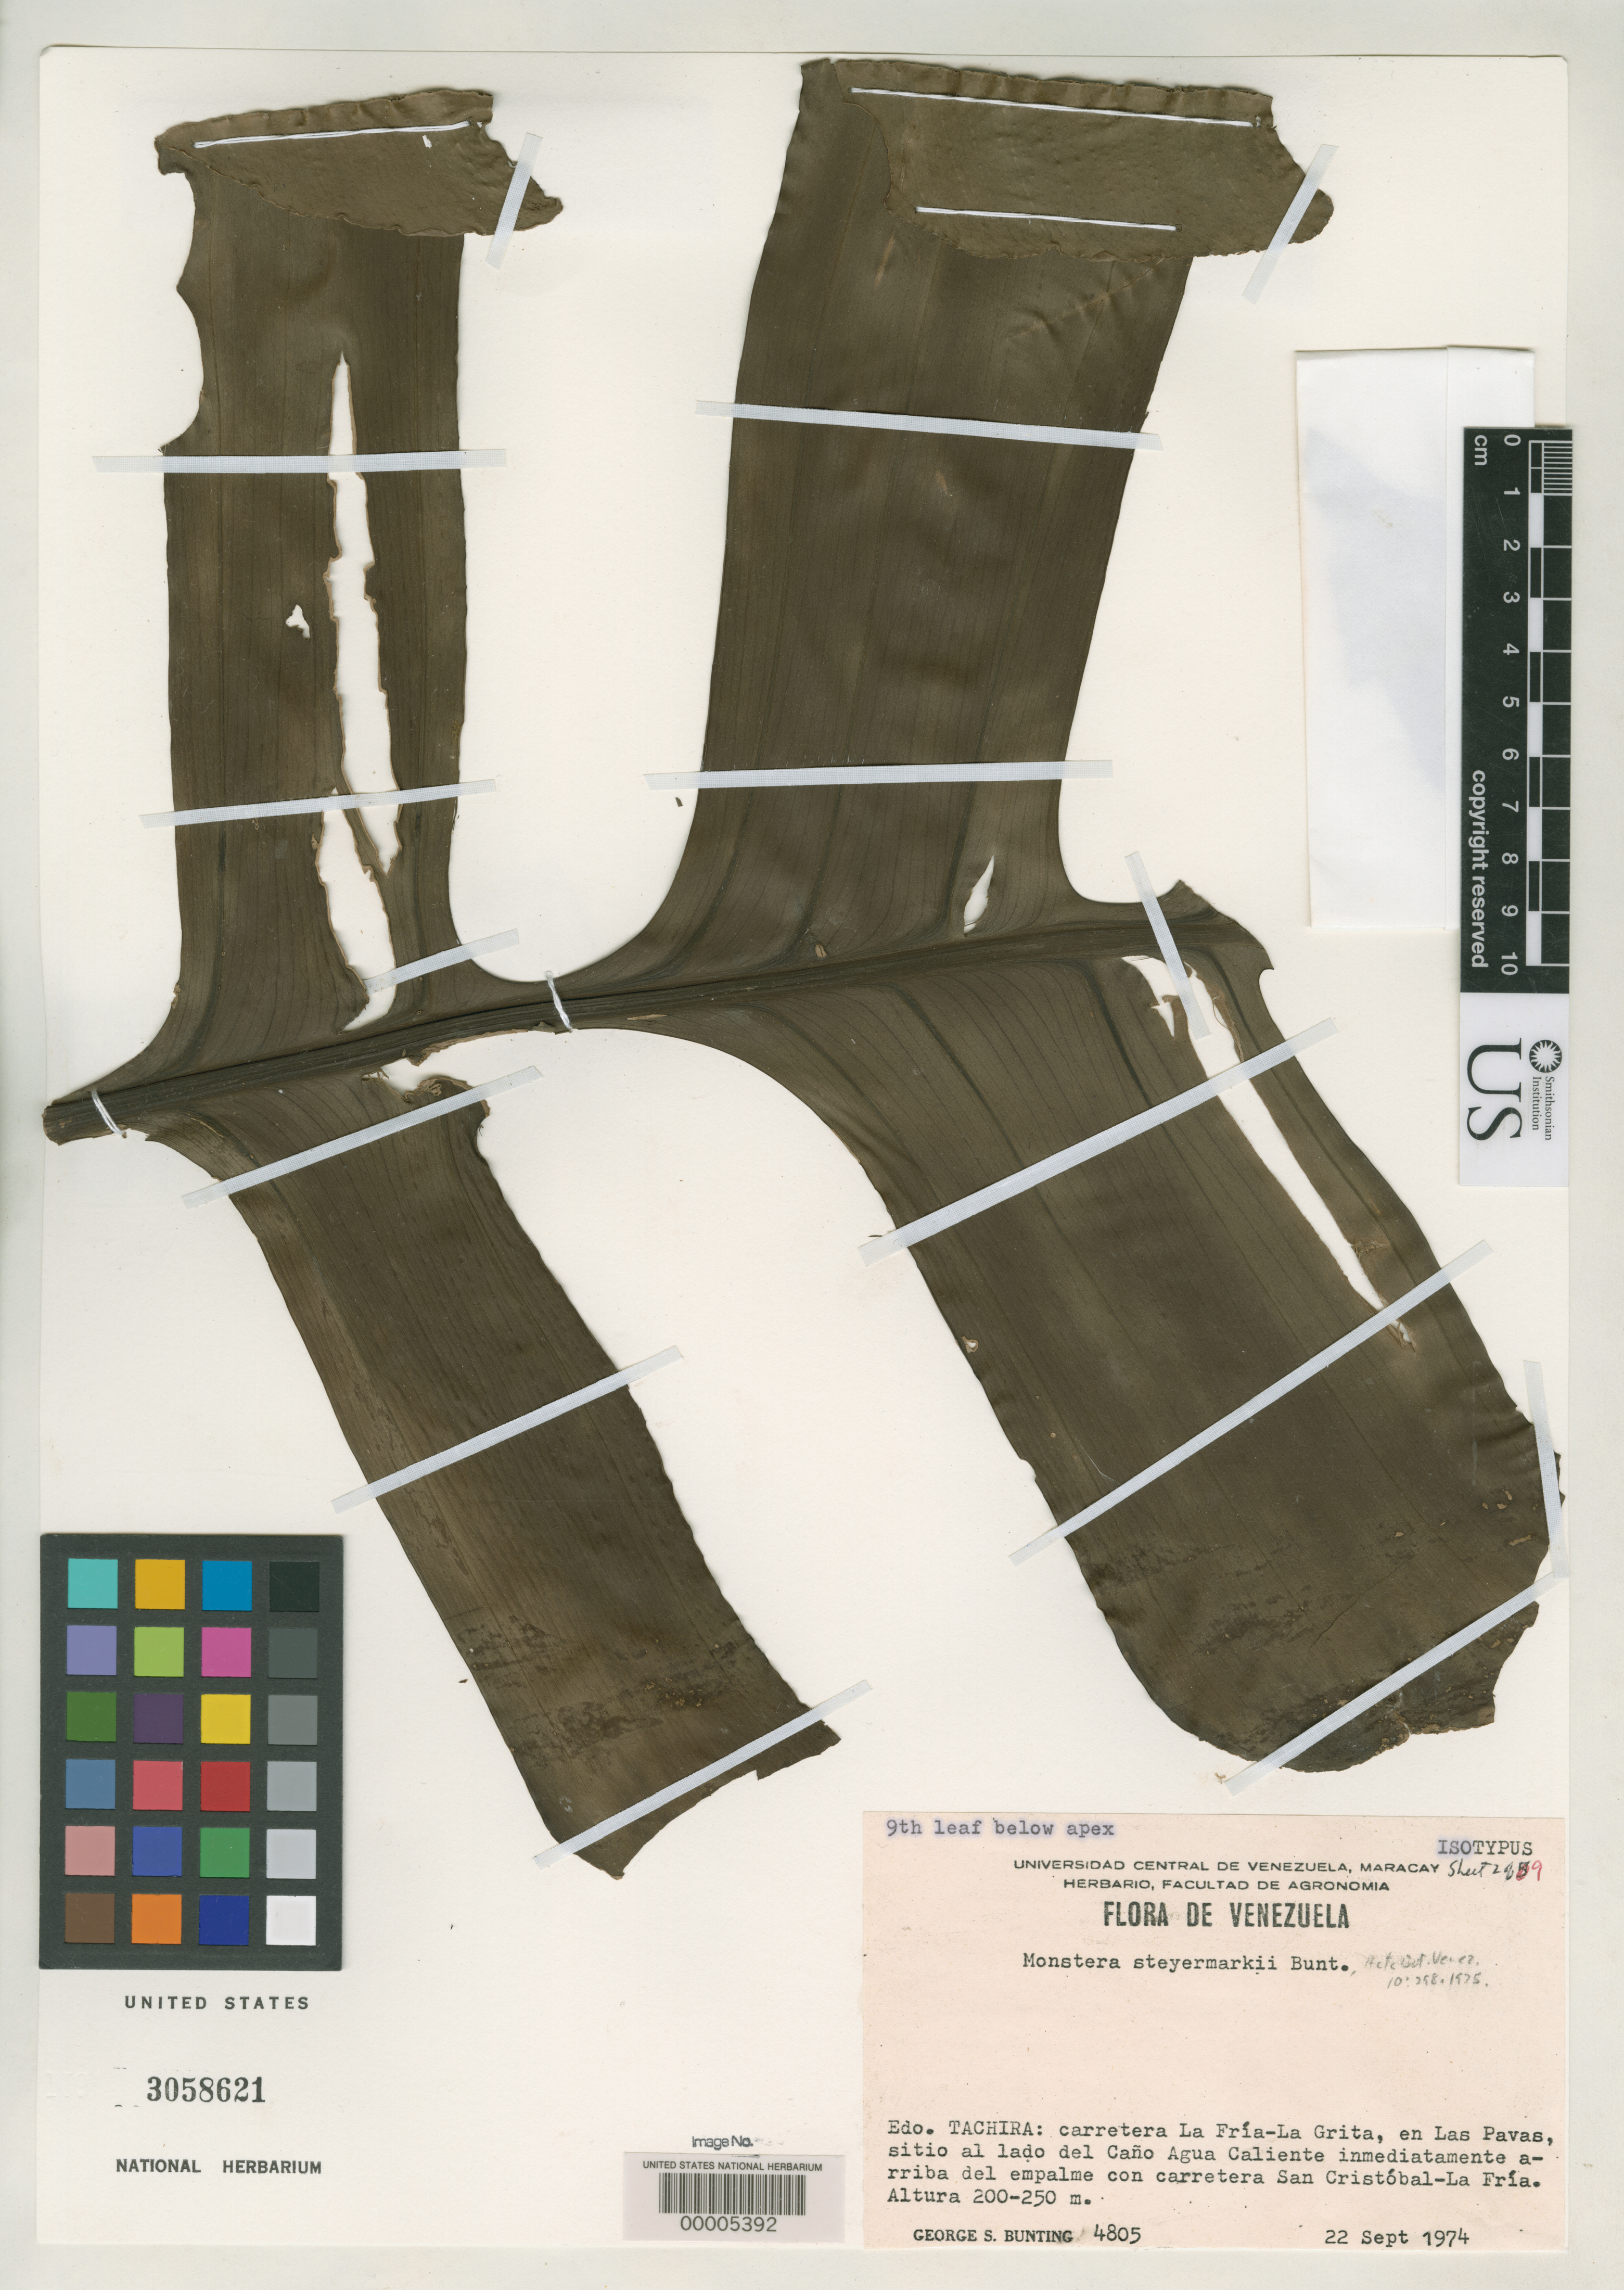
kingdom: Plantae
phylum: Tracheophyta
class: Liliopsida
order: Alismatales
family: Araceae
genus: Monstera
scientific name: Monstera steyermarkii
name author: G.S. Bunting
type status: Isotype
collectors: G. S. Bunting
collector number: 4805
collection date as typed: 22 Sep 1974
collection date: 1974-09-22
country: Venezuela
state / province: Tachira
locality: La Fria - La Grita road, at Las Pavas, along Canoagua Caliente, above San Cristobal - La Fria junct.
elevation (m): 200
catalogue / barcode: US 3058621